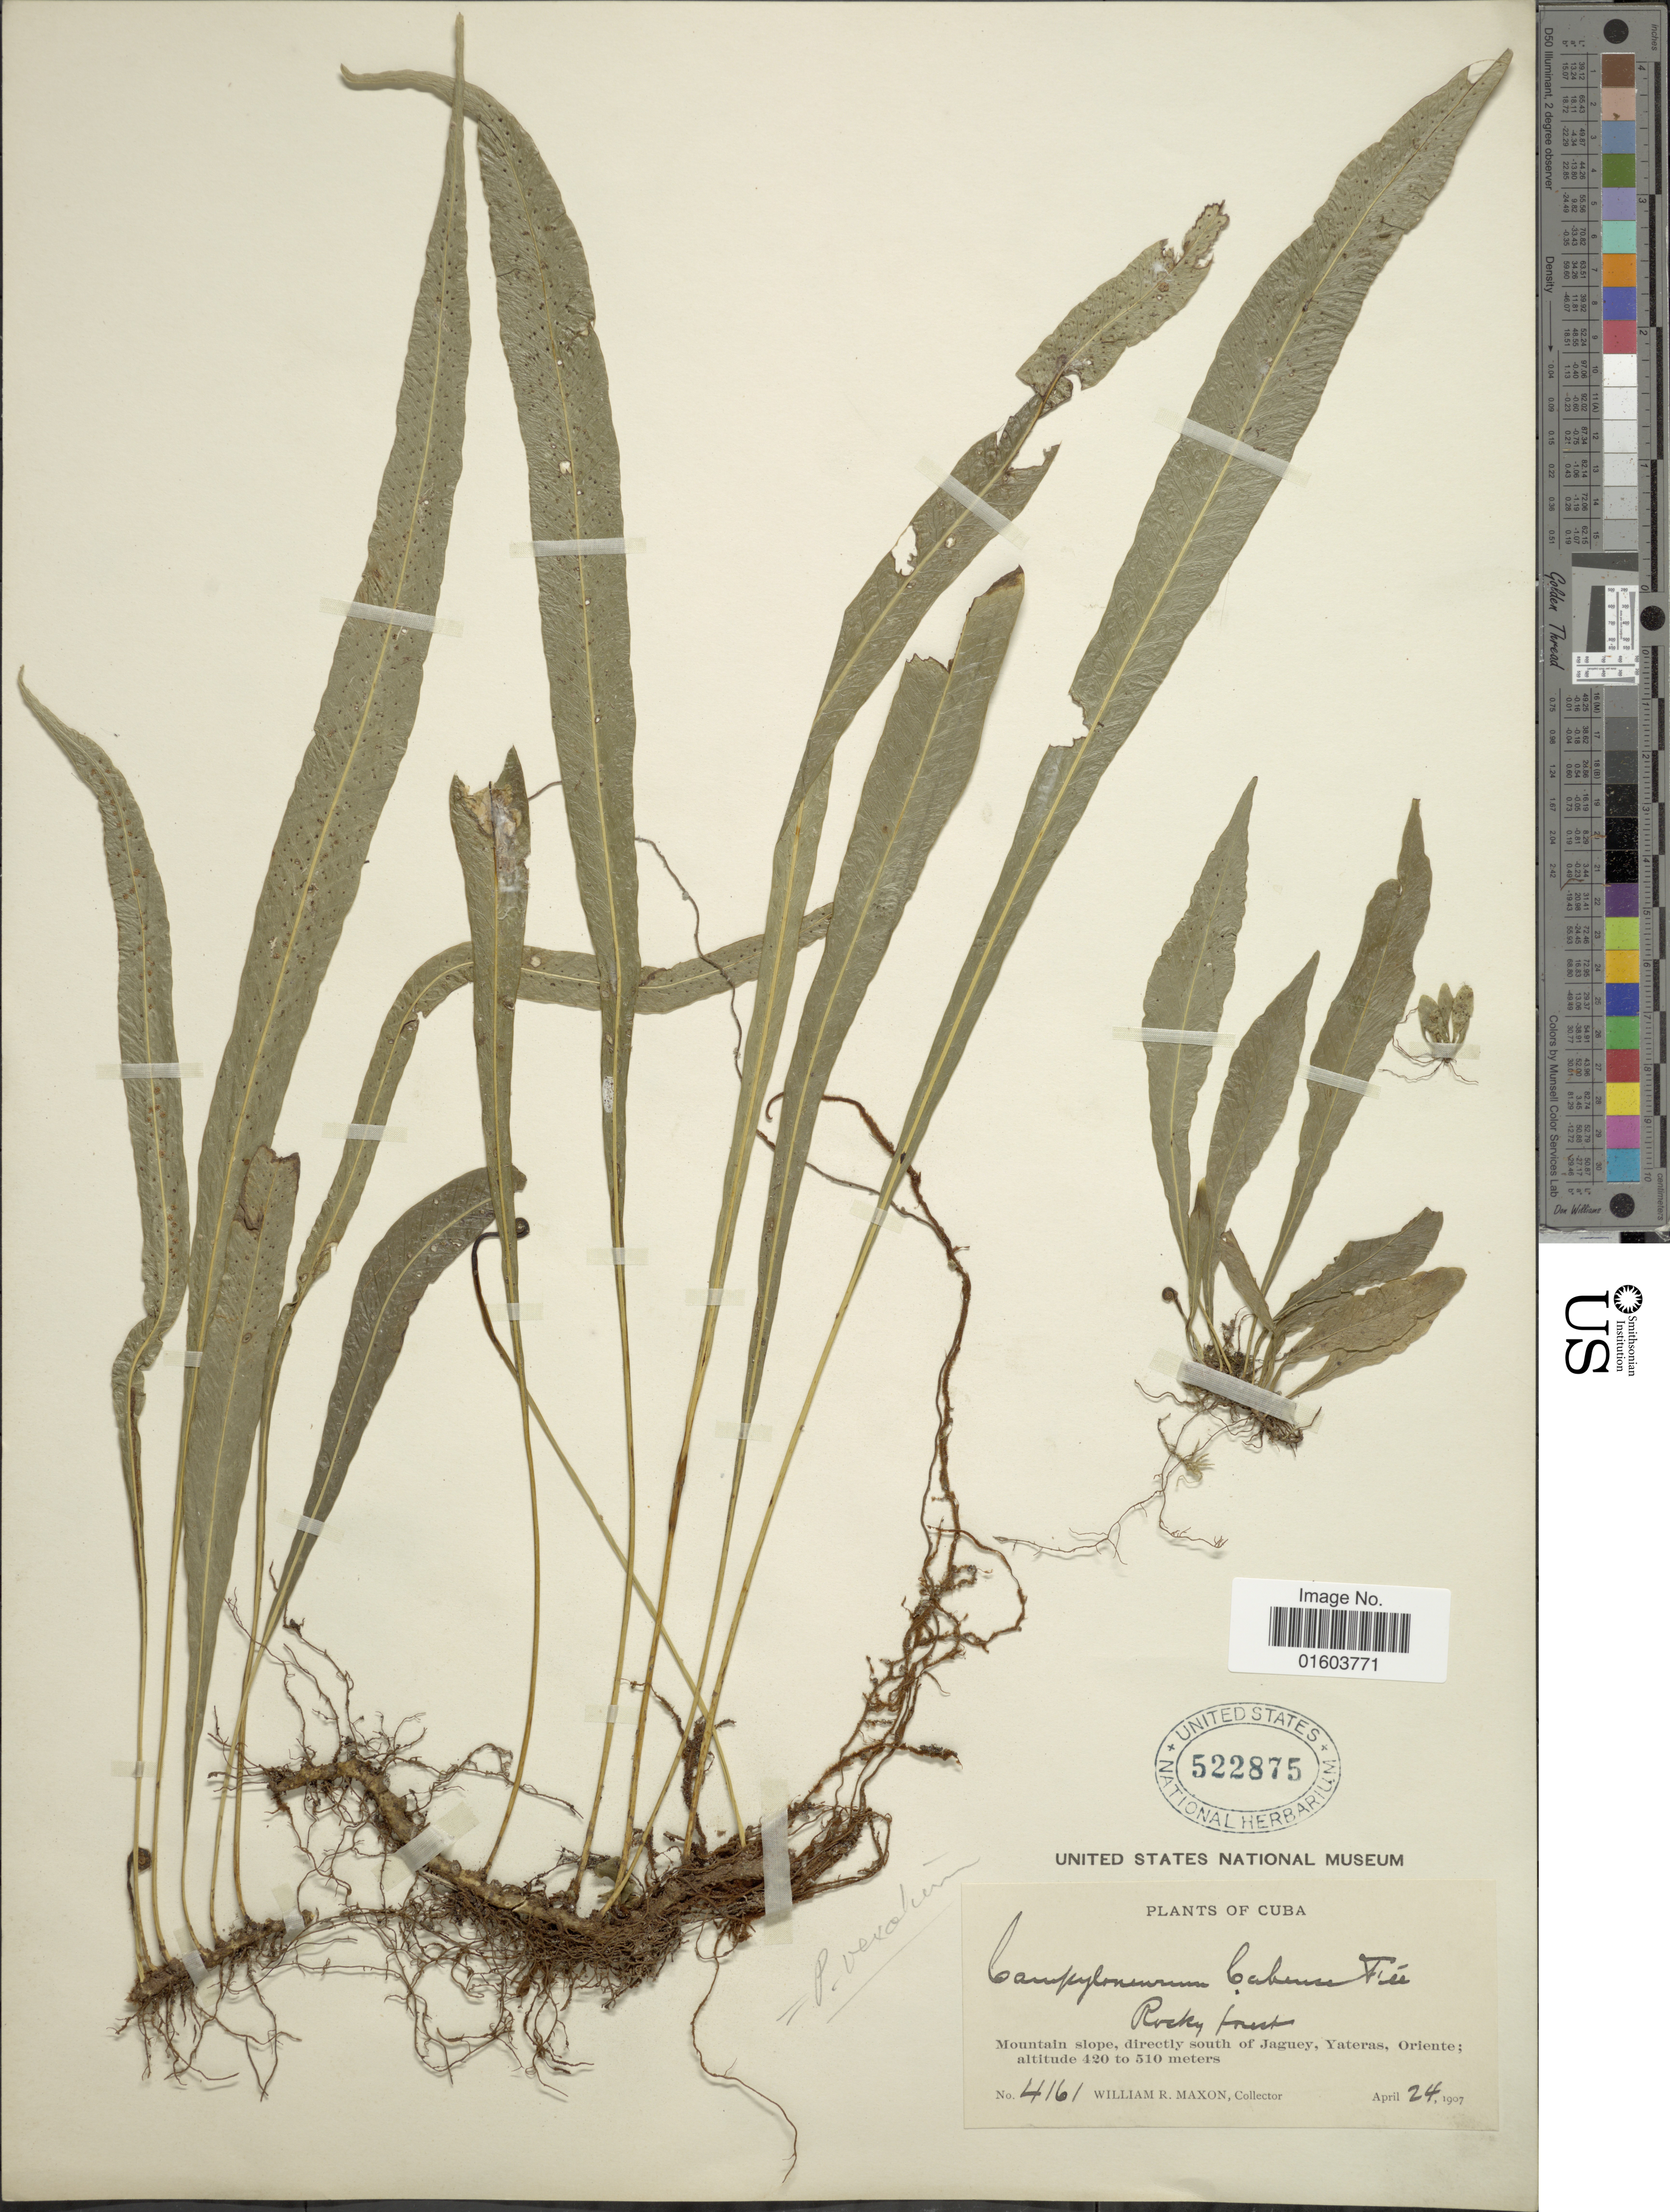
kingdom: Plantae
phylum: Tracheophyta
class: Polypodiopsida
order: Polypodiales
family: Polypodiaceae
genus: Campyloneurum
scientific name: Campyloneurum vexatum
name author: Ching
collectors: W. R. Maxon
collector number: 4161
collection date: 1907-04-24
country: Cuba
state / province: Oriente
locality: Mountain slope, directly south of Jaguey, Yateras, Oriente.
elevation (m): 420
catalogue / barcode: US 522875